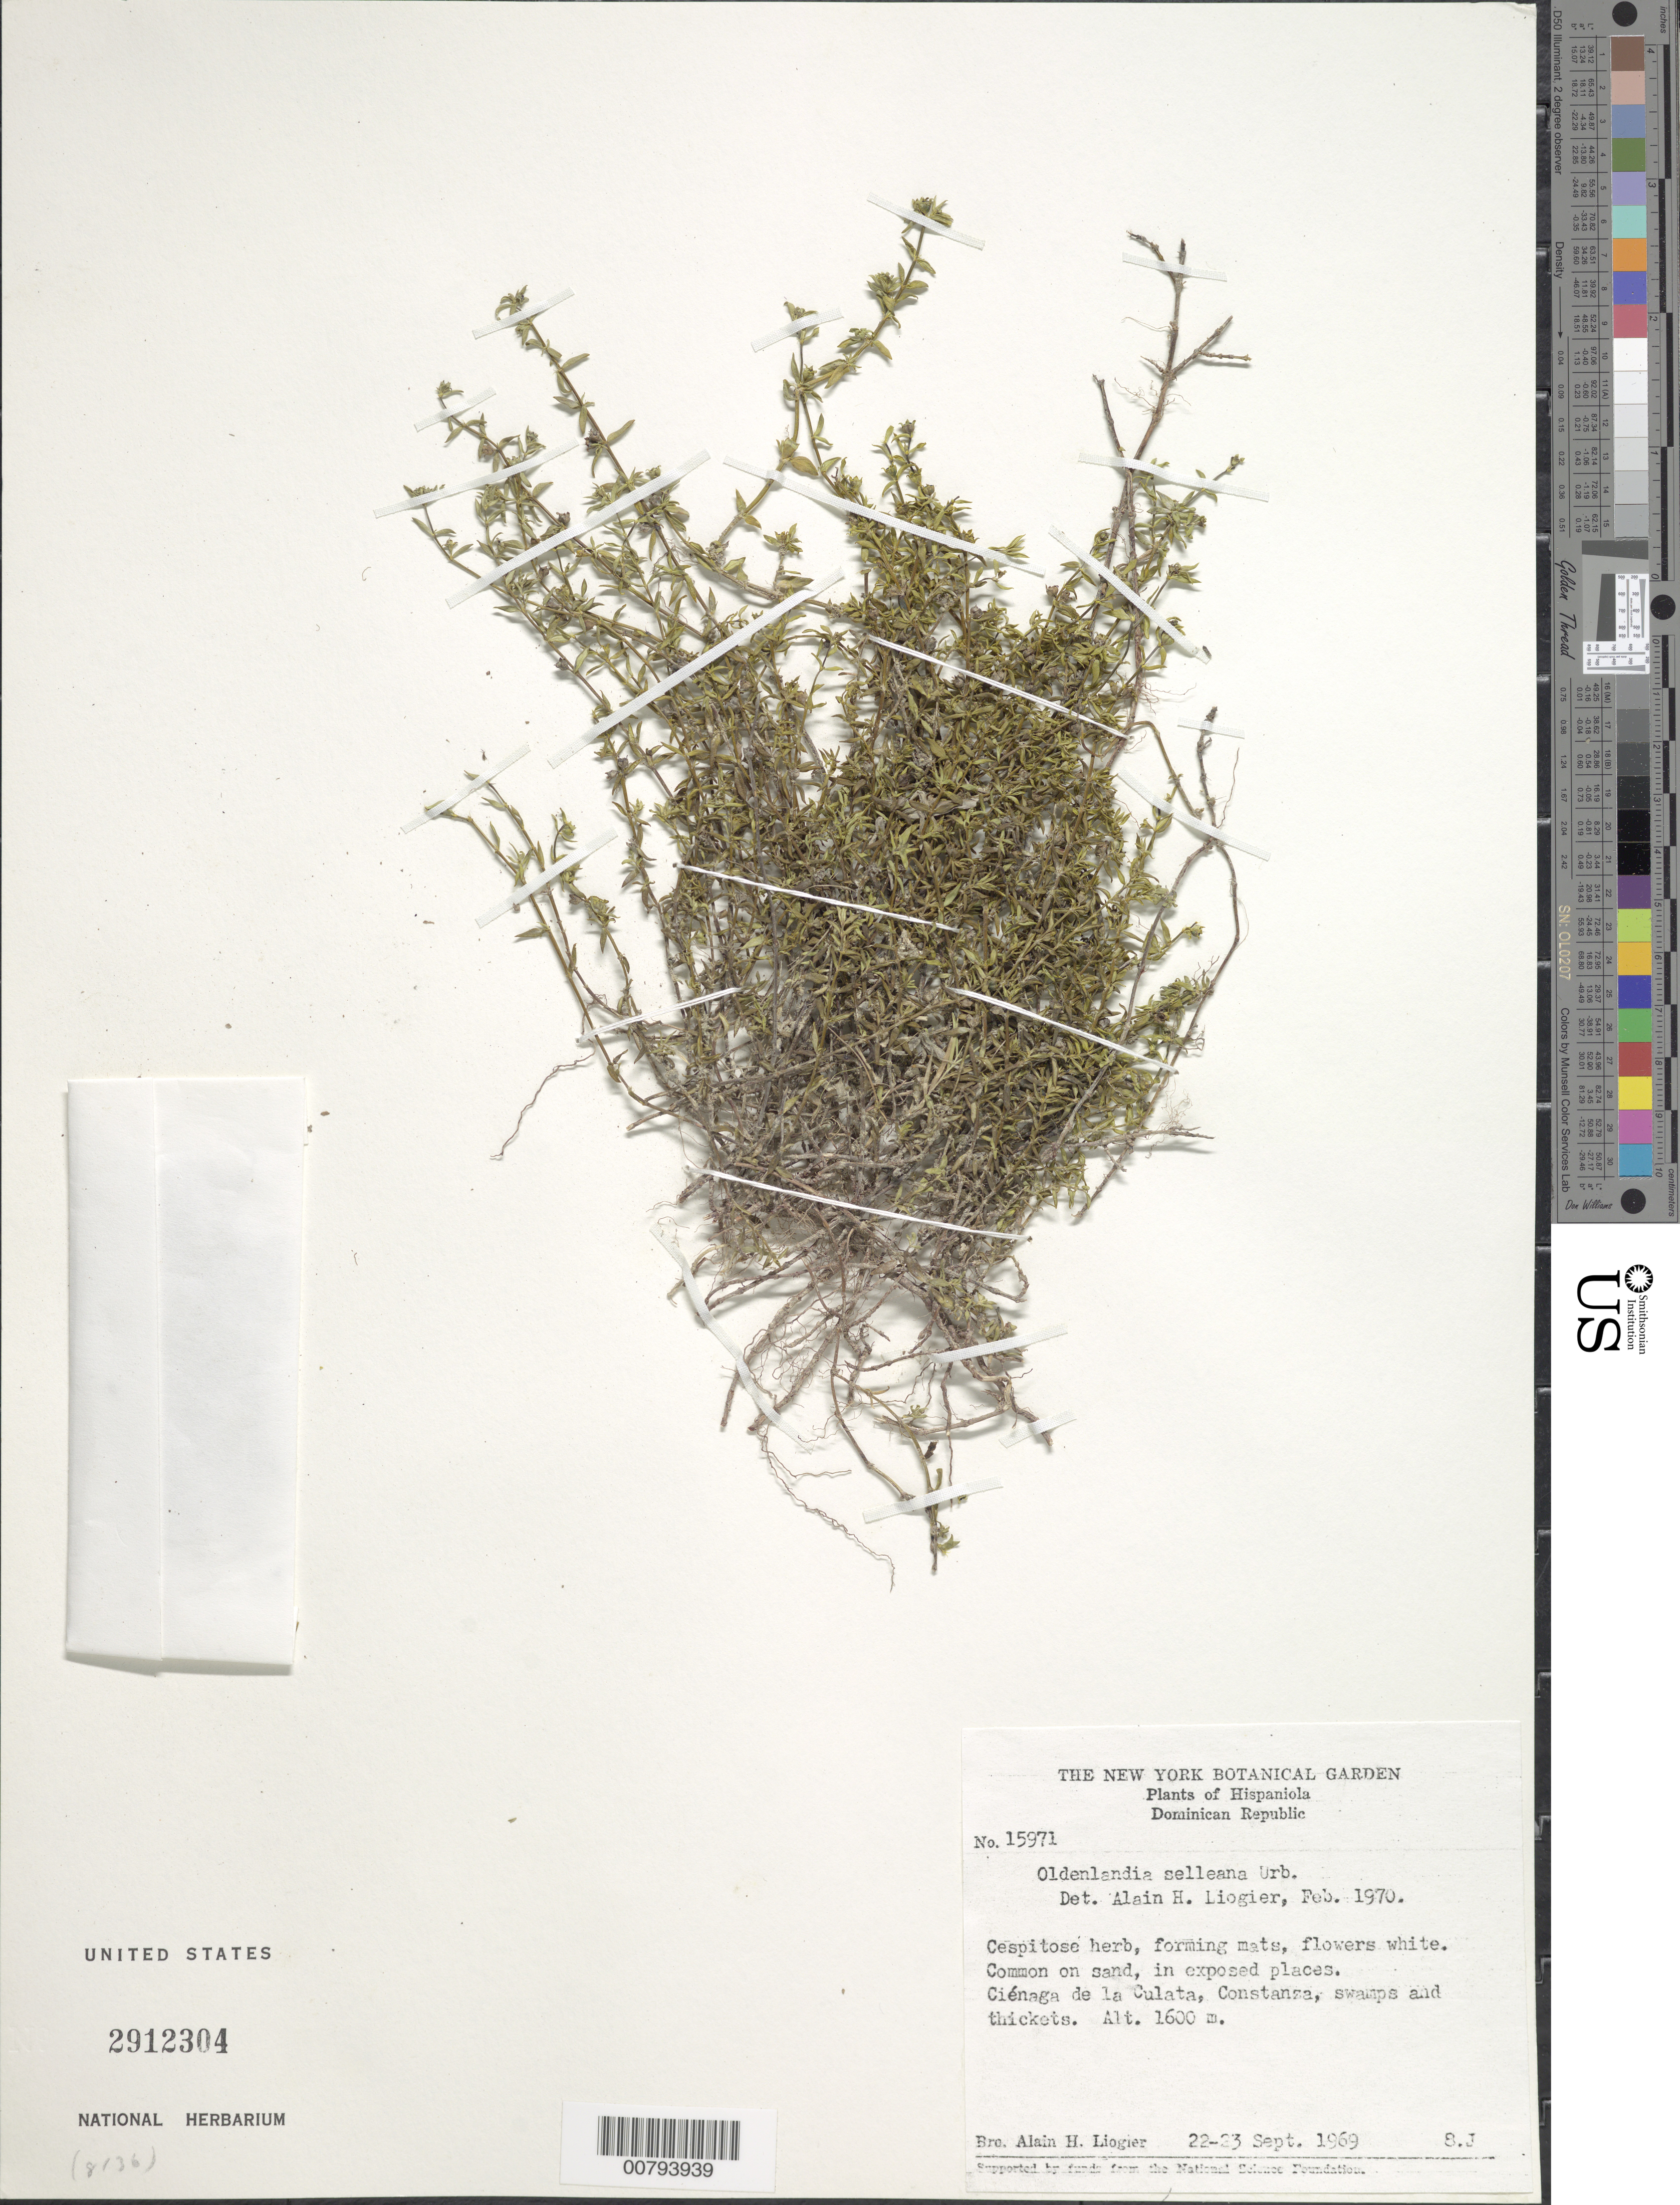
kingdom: Plantae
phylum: Tracheophyta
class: Magnoliopsida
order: Gentianales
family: Rubiaceae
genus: Oldenlandia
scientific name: Oldenlandia selleana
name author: Urb.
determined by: Liogier, Alain H.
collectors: A. H. Liogier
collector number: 15971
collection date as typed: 22 Sep 1969 and 23 Sep 1969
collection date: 1969-09-22,1969-09-23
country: Dominican Republic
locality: Ciénaga de la Culata, Constanza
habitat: Swamps and thickets; on sand, in exposed places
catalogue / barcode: US 2912304